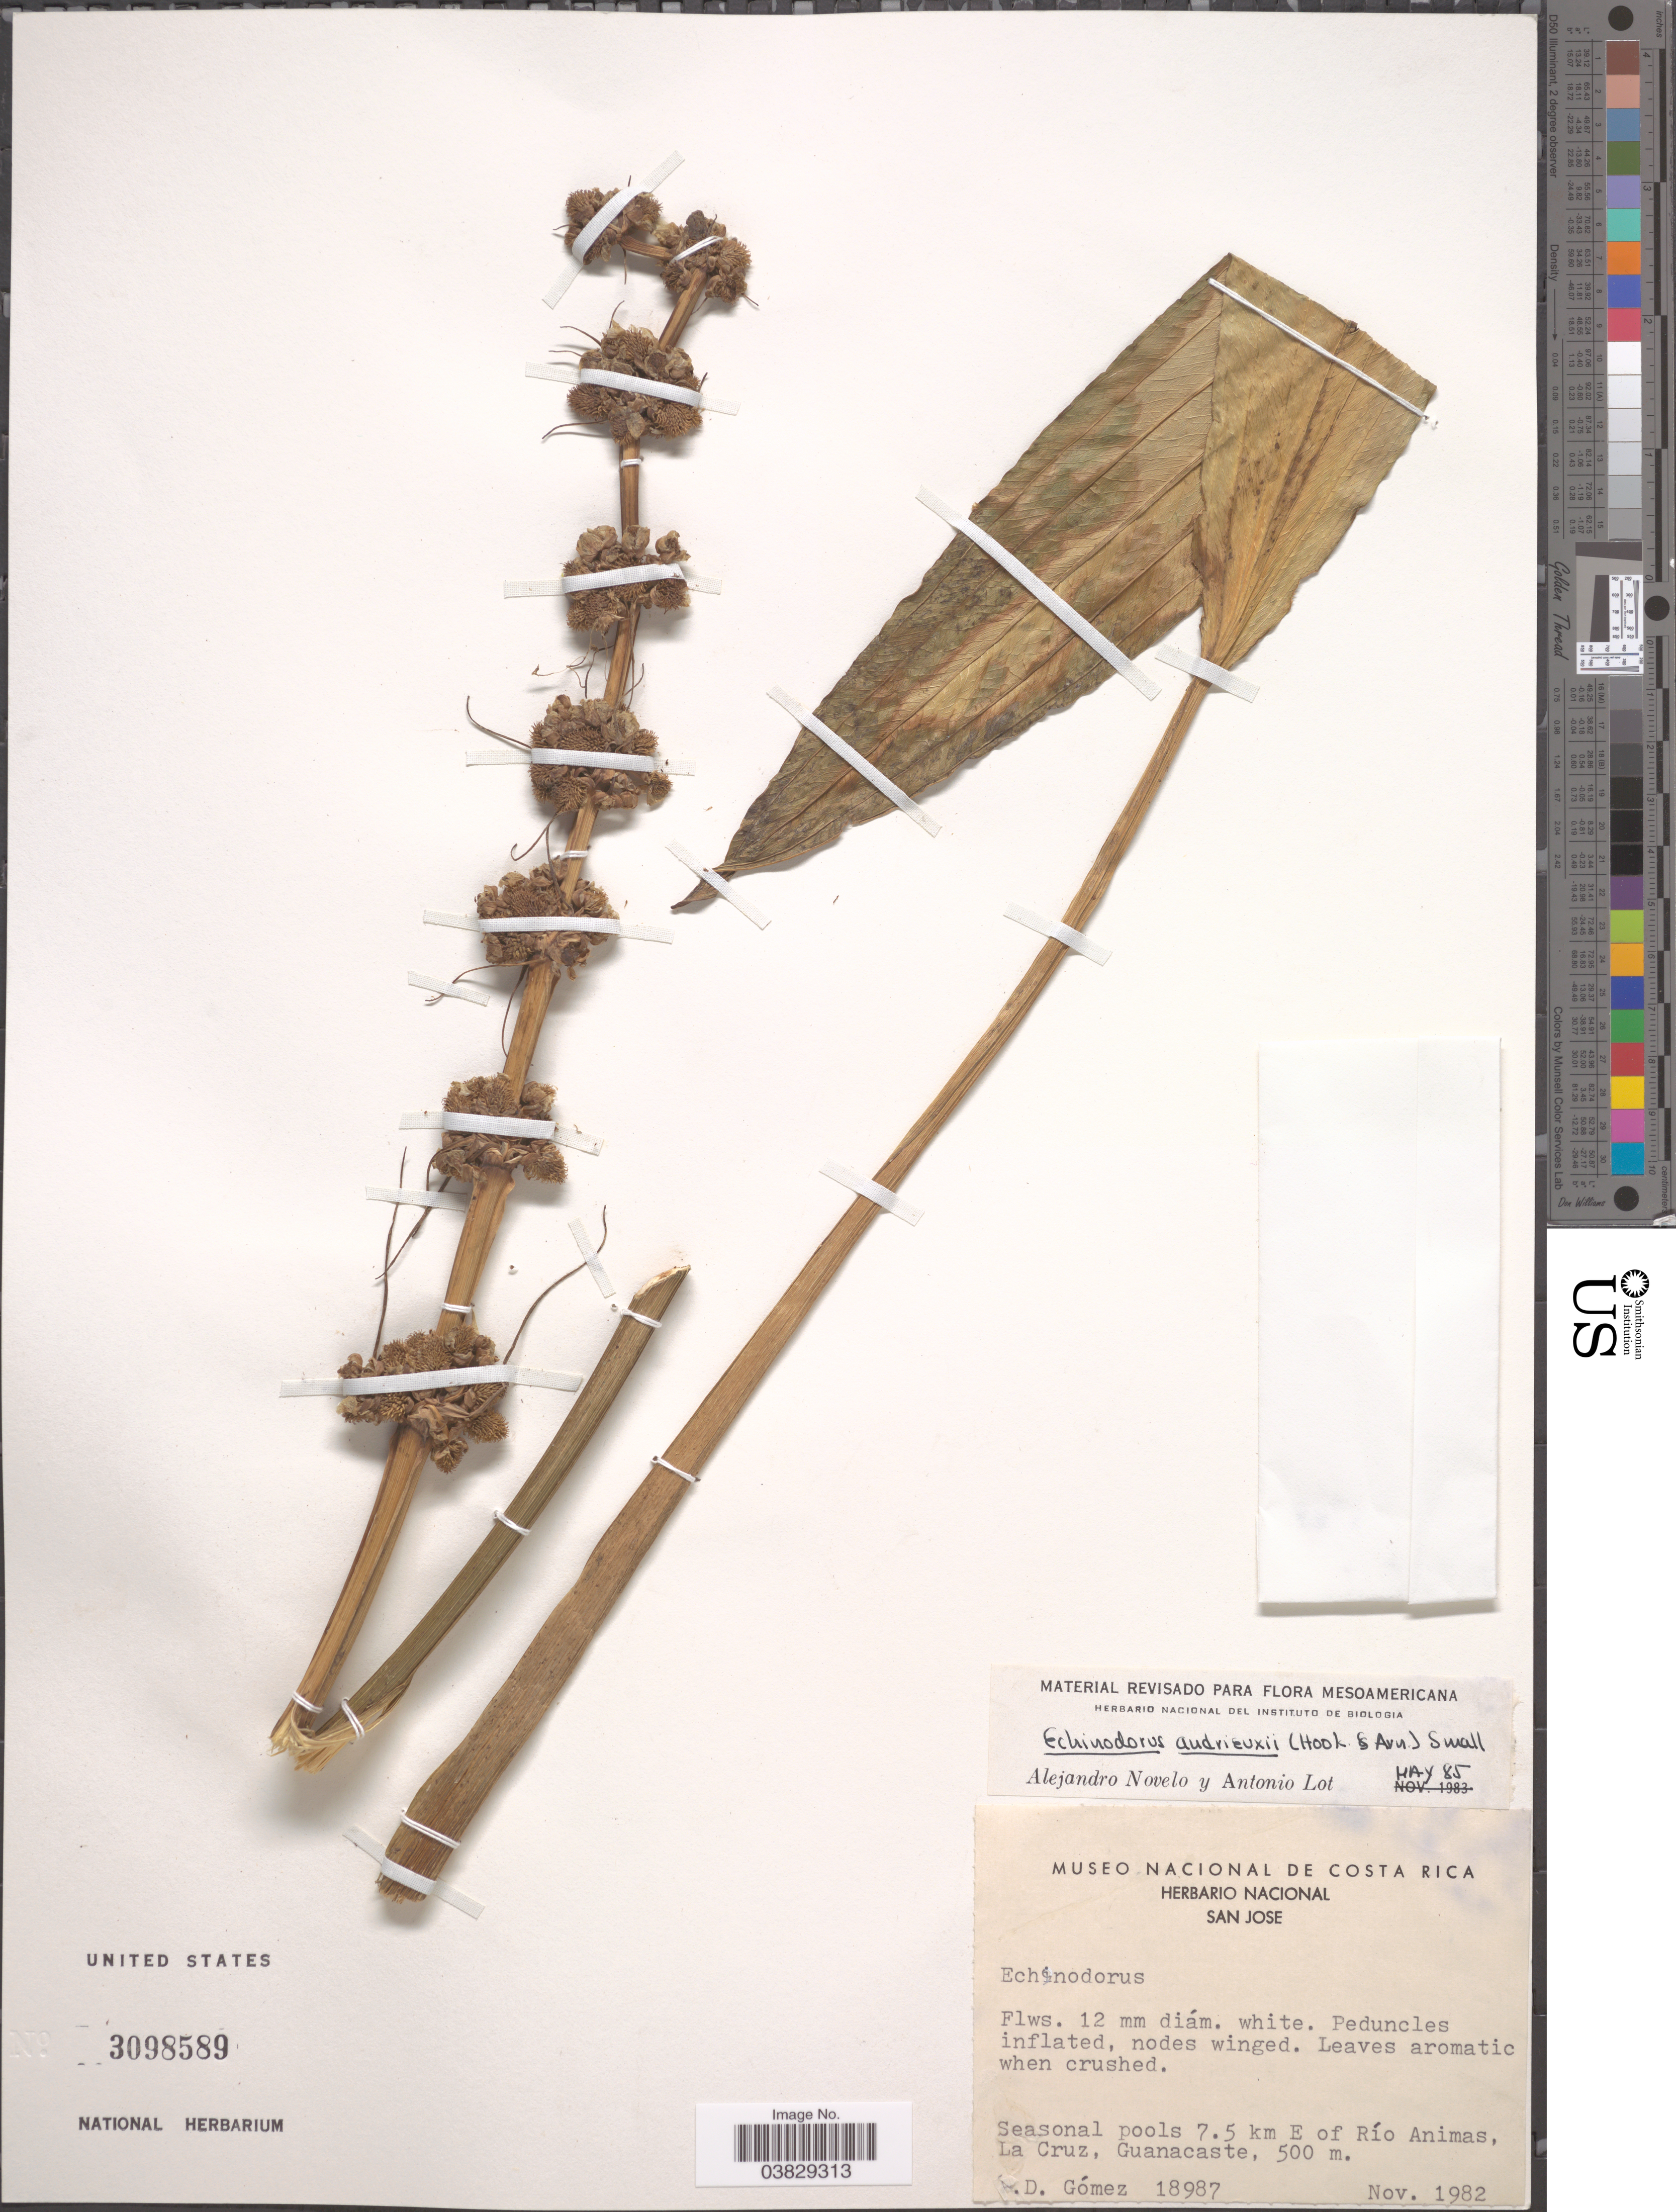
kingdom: Plantae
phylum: Tracheophyta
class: Liliopsida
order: Alismatales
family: Alismataceae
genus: Echinodorus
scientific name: Echinodorus andrieuxii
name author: (Hook. & Arn.) Small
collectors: D. Gomez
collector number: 18987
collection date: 1982-11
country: Costa Rica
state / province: San José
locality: Seasonal pools 7.5 km E of Río Animas, La Cruz, Guanacaste.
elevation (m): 500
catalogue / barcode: US 3098589